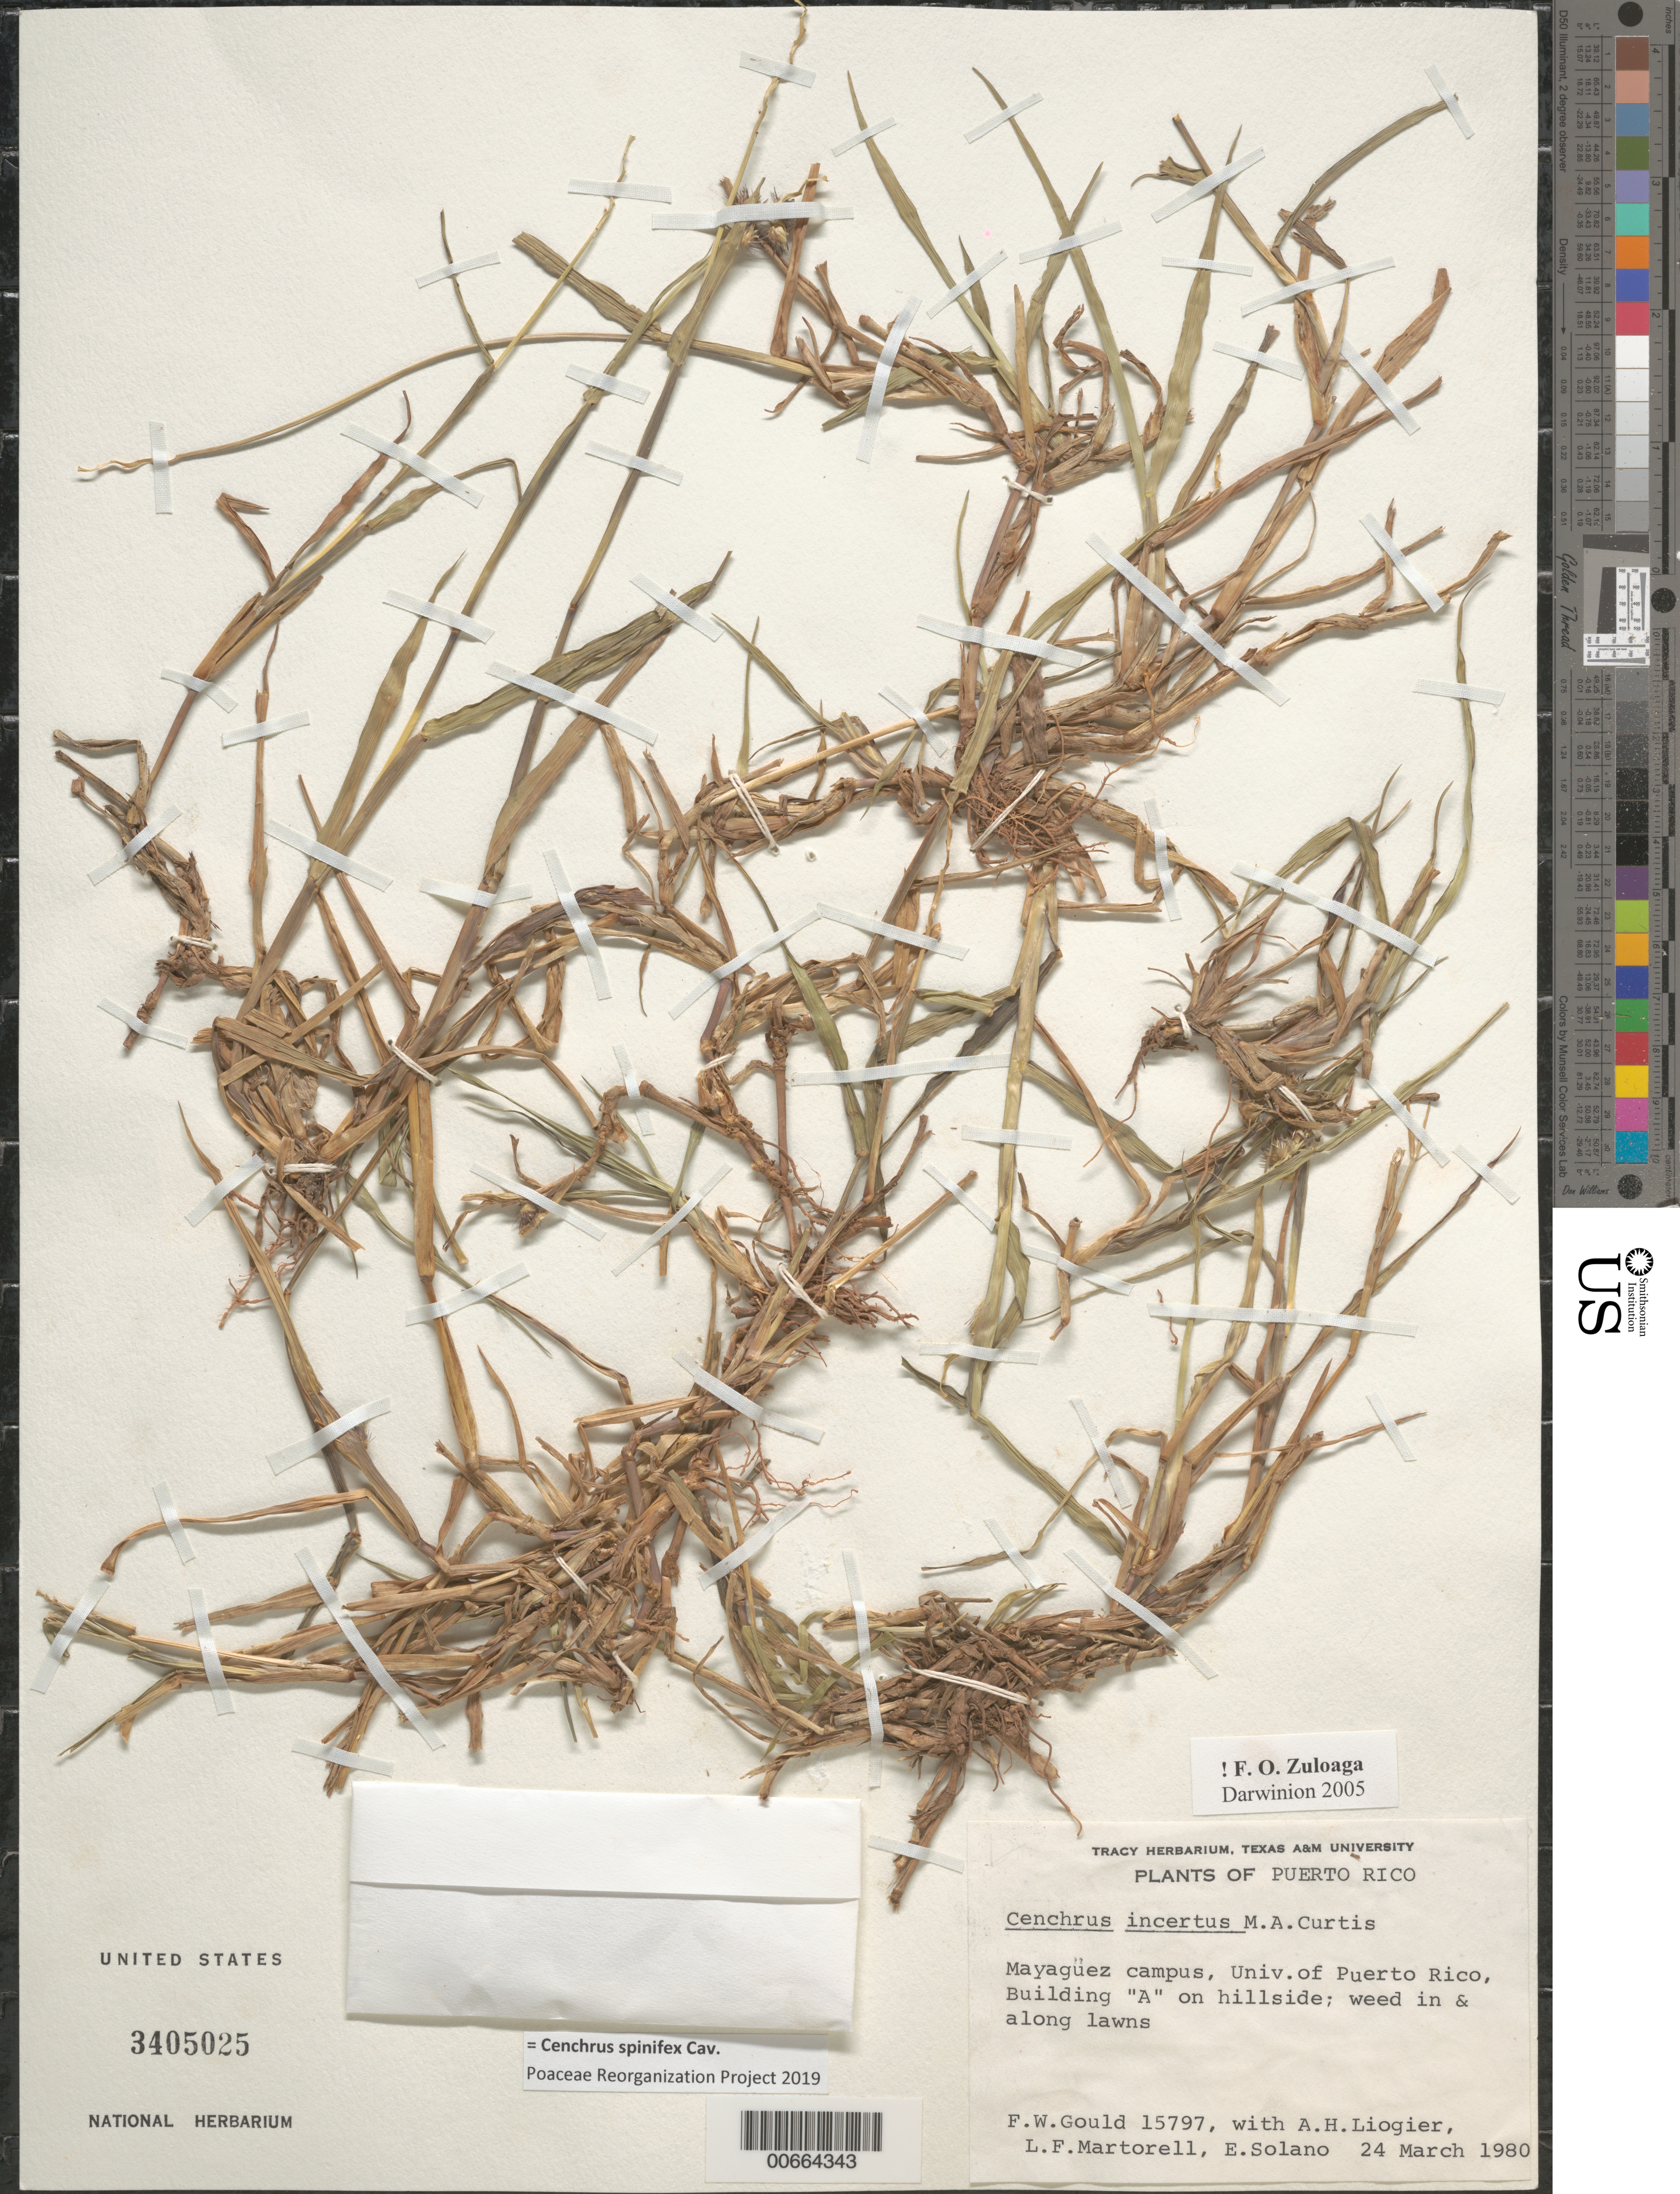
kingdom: Plantae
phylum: Tracheophyta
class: Liliopsida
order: Poales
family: Poaceae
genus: Cenchrus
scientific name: Cenchrus spinifex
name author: Cav.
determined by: Poaceae Reorganization Project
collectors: F. W. Gould, R. O. Woodbury, L. Martorell & E. Solano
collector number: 15797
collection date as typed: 24 Mar 1980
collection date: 1980-03-24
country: Puerto Rico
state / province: Mayagüez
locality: Mayaguez Campus, Univ. of Puerto Rico, Building "A" on hillside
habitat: In & along lawns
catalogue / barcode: US 3405025